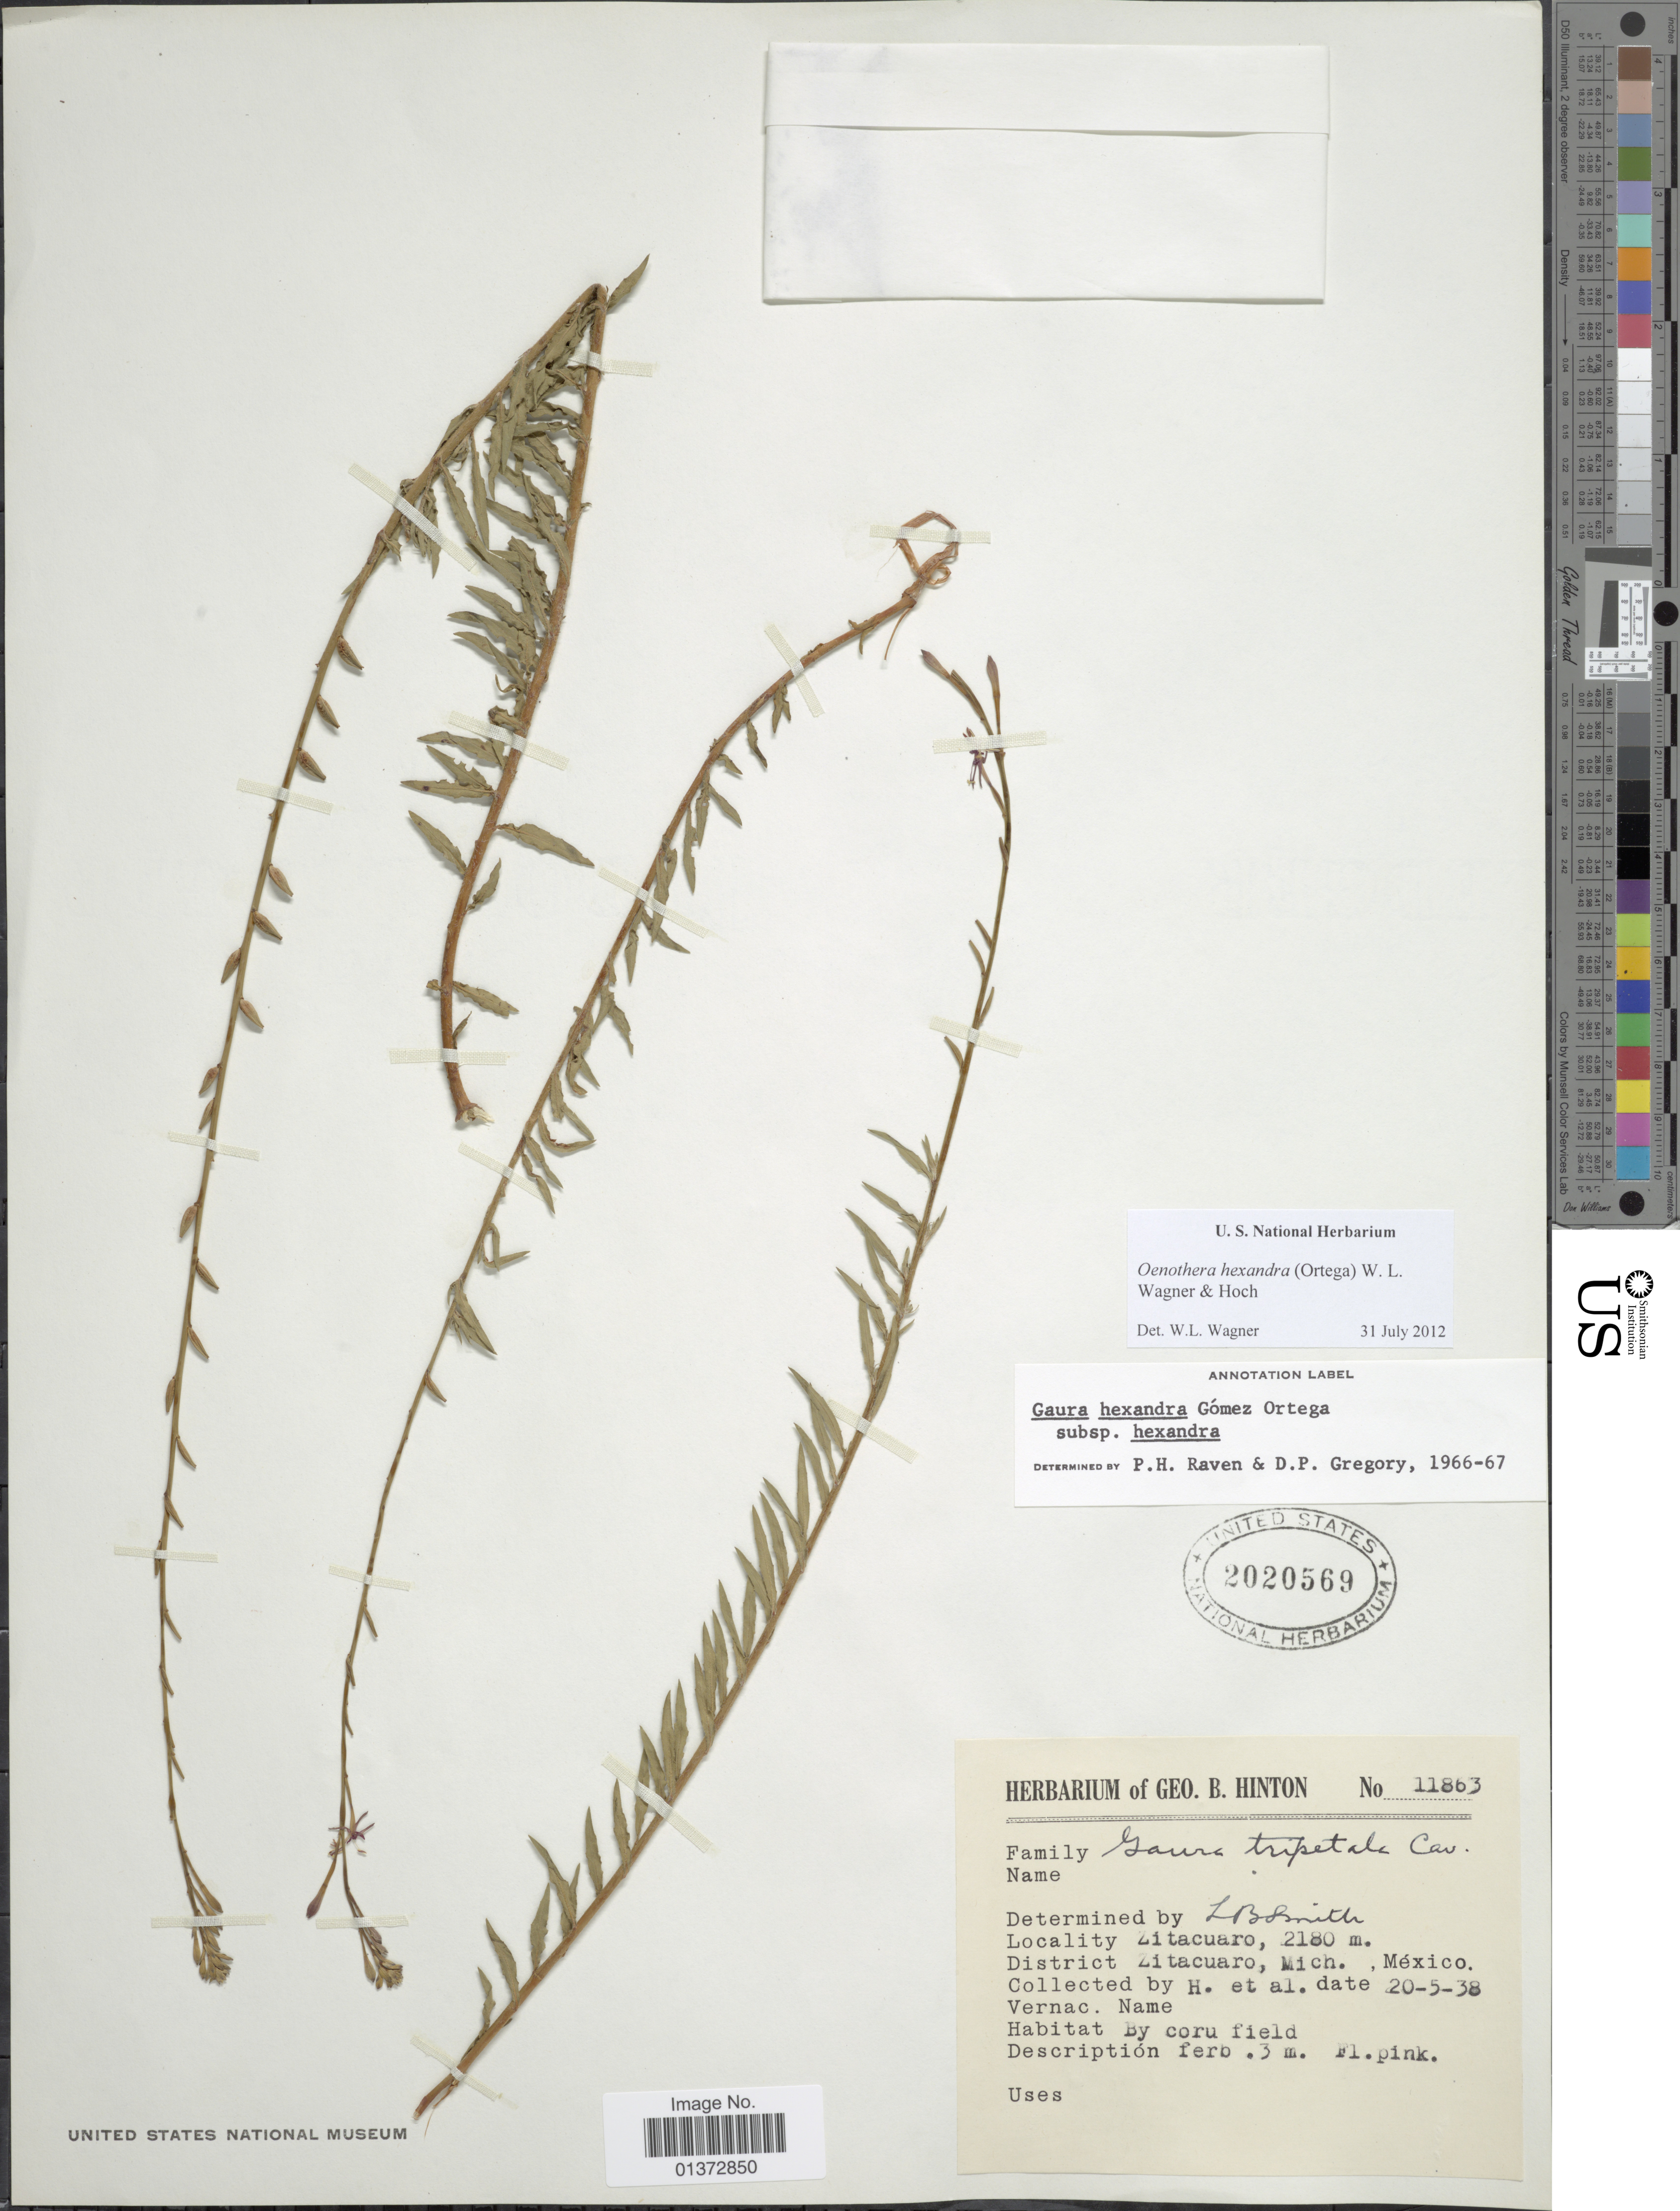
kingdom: Plantae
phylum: Tracheophyta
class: Magnoliopsida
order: Myrtales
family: Onagraceae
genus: Oenothera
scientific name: Oenothera hexandra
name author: (Ortega) W.L. Wagner & Hoch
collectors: G. B. Hinton & et al.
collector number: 11863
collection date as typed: Transcribed d/m/y: 20/5/38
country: Mexico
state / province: Michoacán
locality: Zitacuaro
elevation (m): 2180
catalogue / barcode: US 2020569